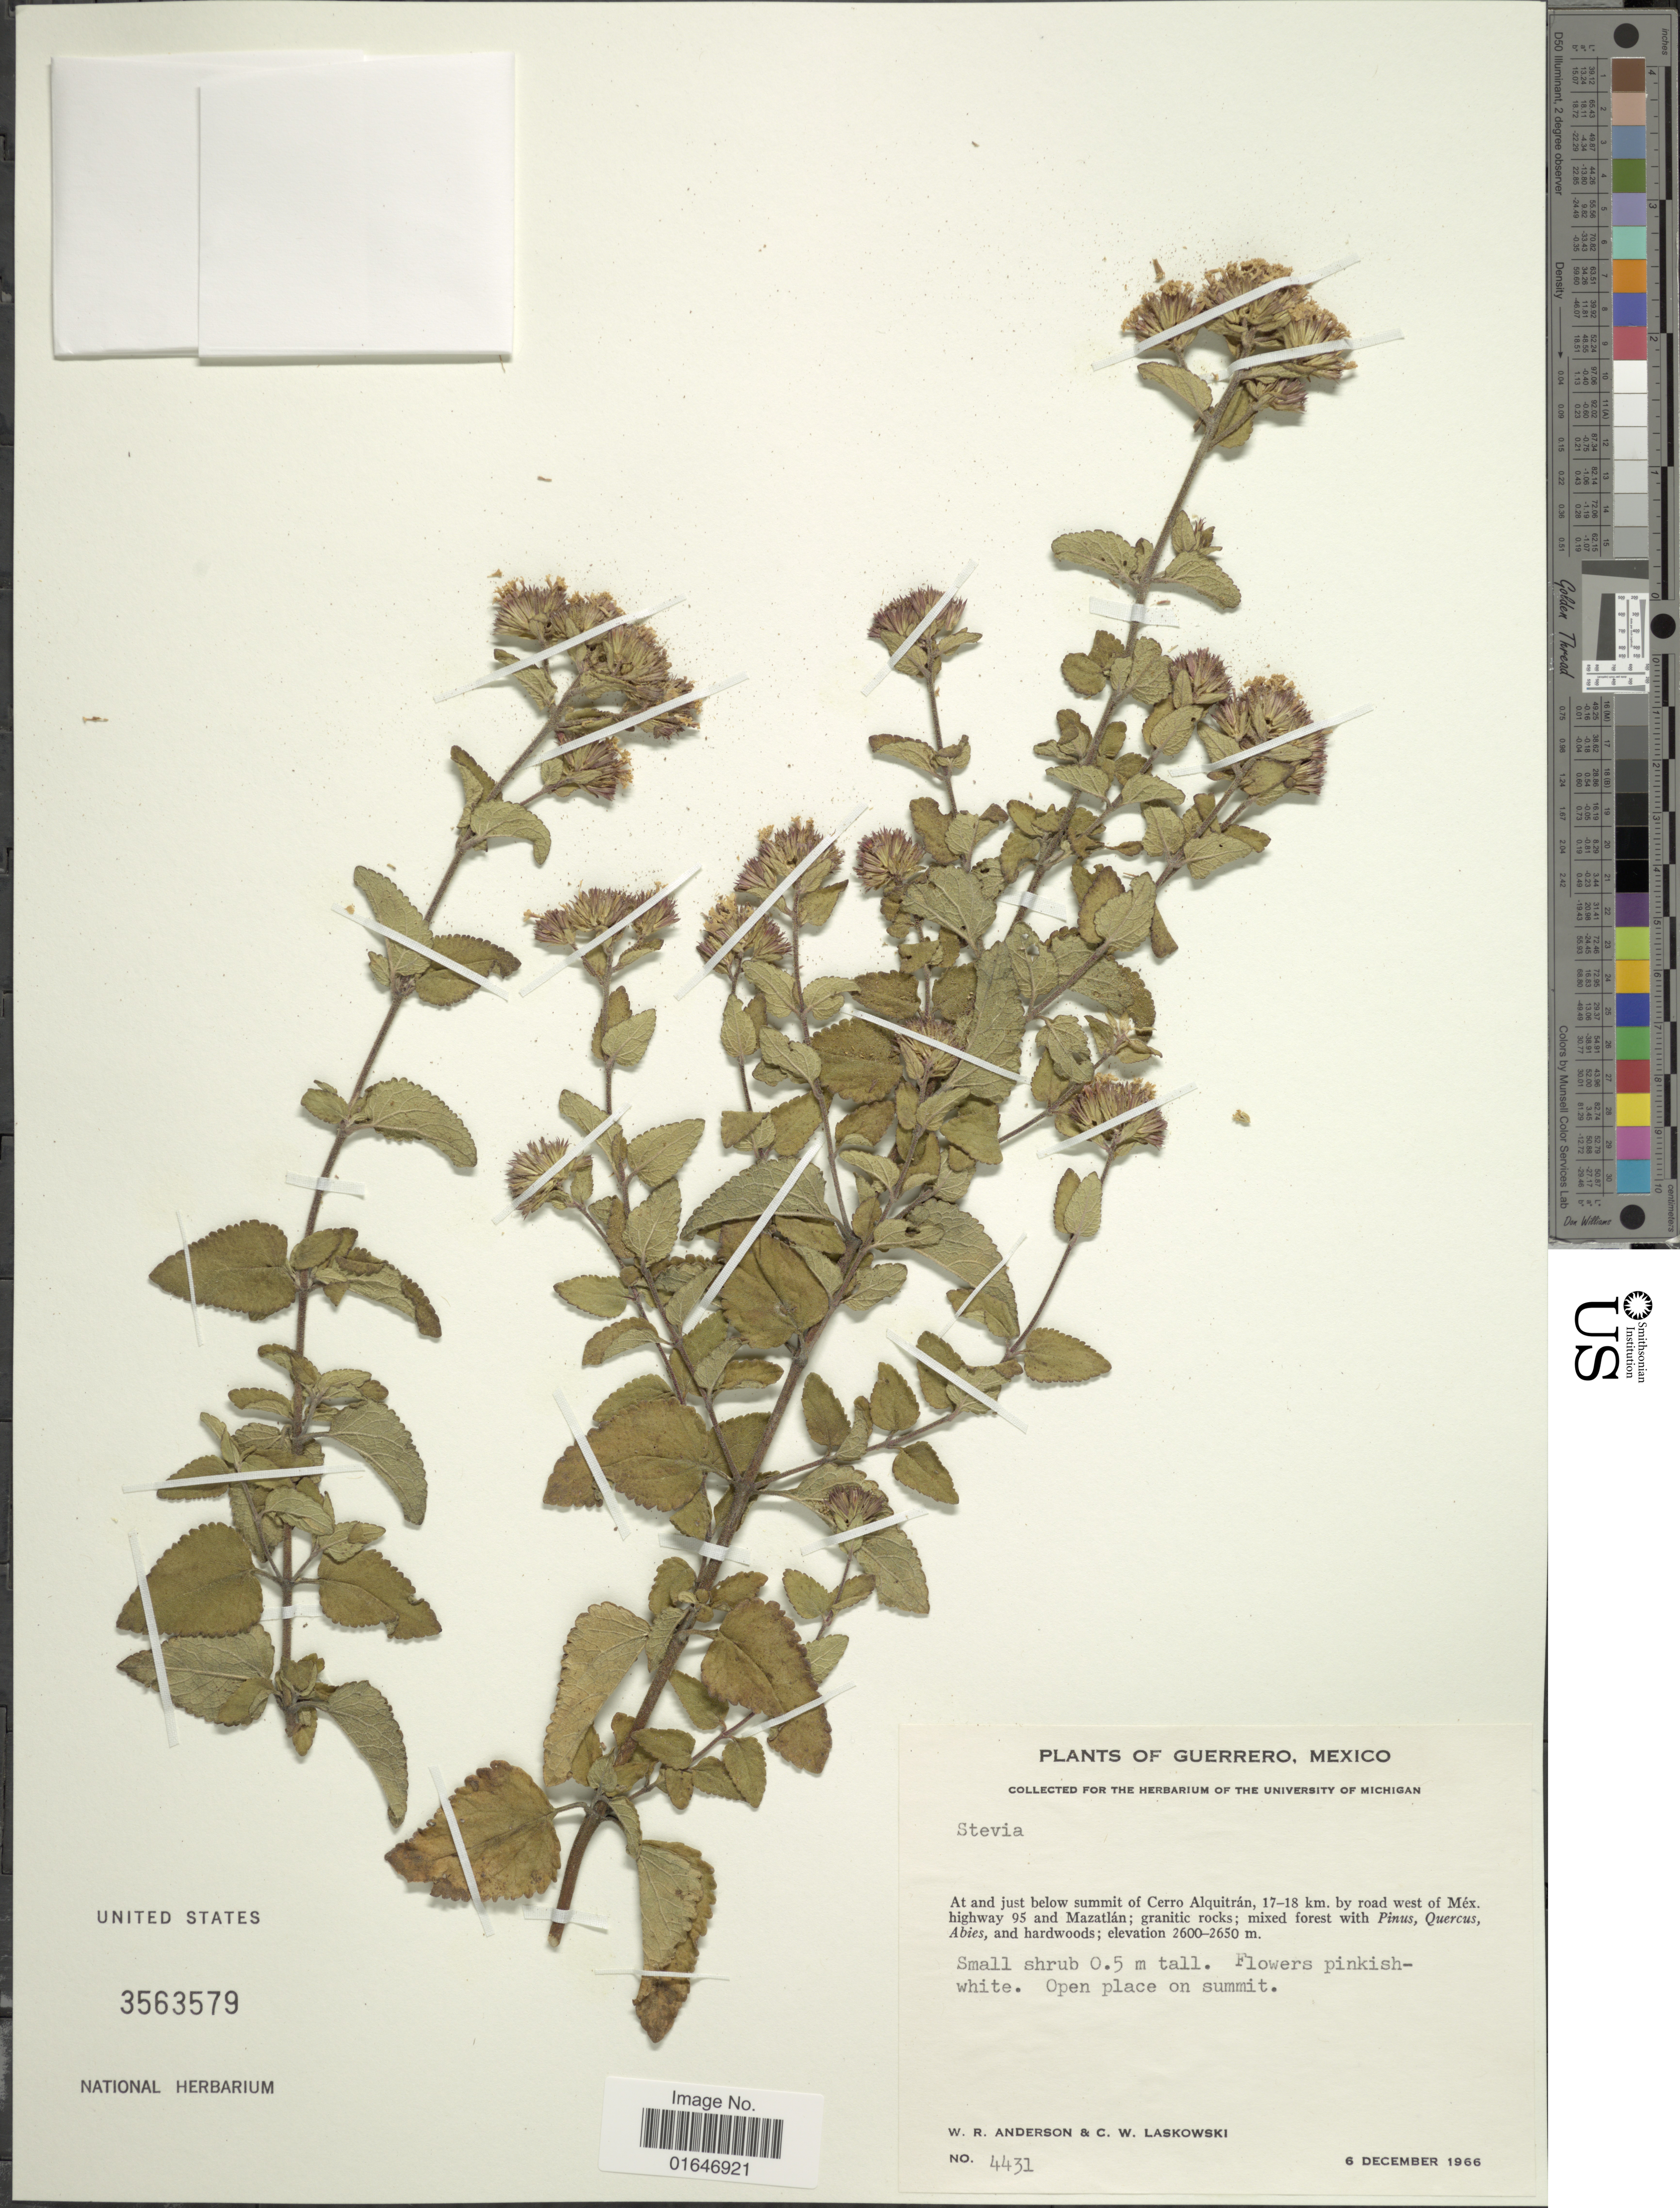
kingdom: Plantae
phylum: Tracheophyta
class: Magnoliopsida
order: Asterales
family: Asteraceae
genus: Stevia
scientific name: Stevia ovata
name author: Willd.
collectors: W. Anderson & C. Laskowski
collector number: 4431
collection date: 1966-12-06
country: Mexico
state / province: Guerrero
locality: At and just below summit of Cerro Alquitrán, 17-18 km. by road west of Méx. highway 95 and Mazatlán.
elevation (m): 2600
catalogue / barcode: US 3563579